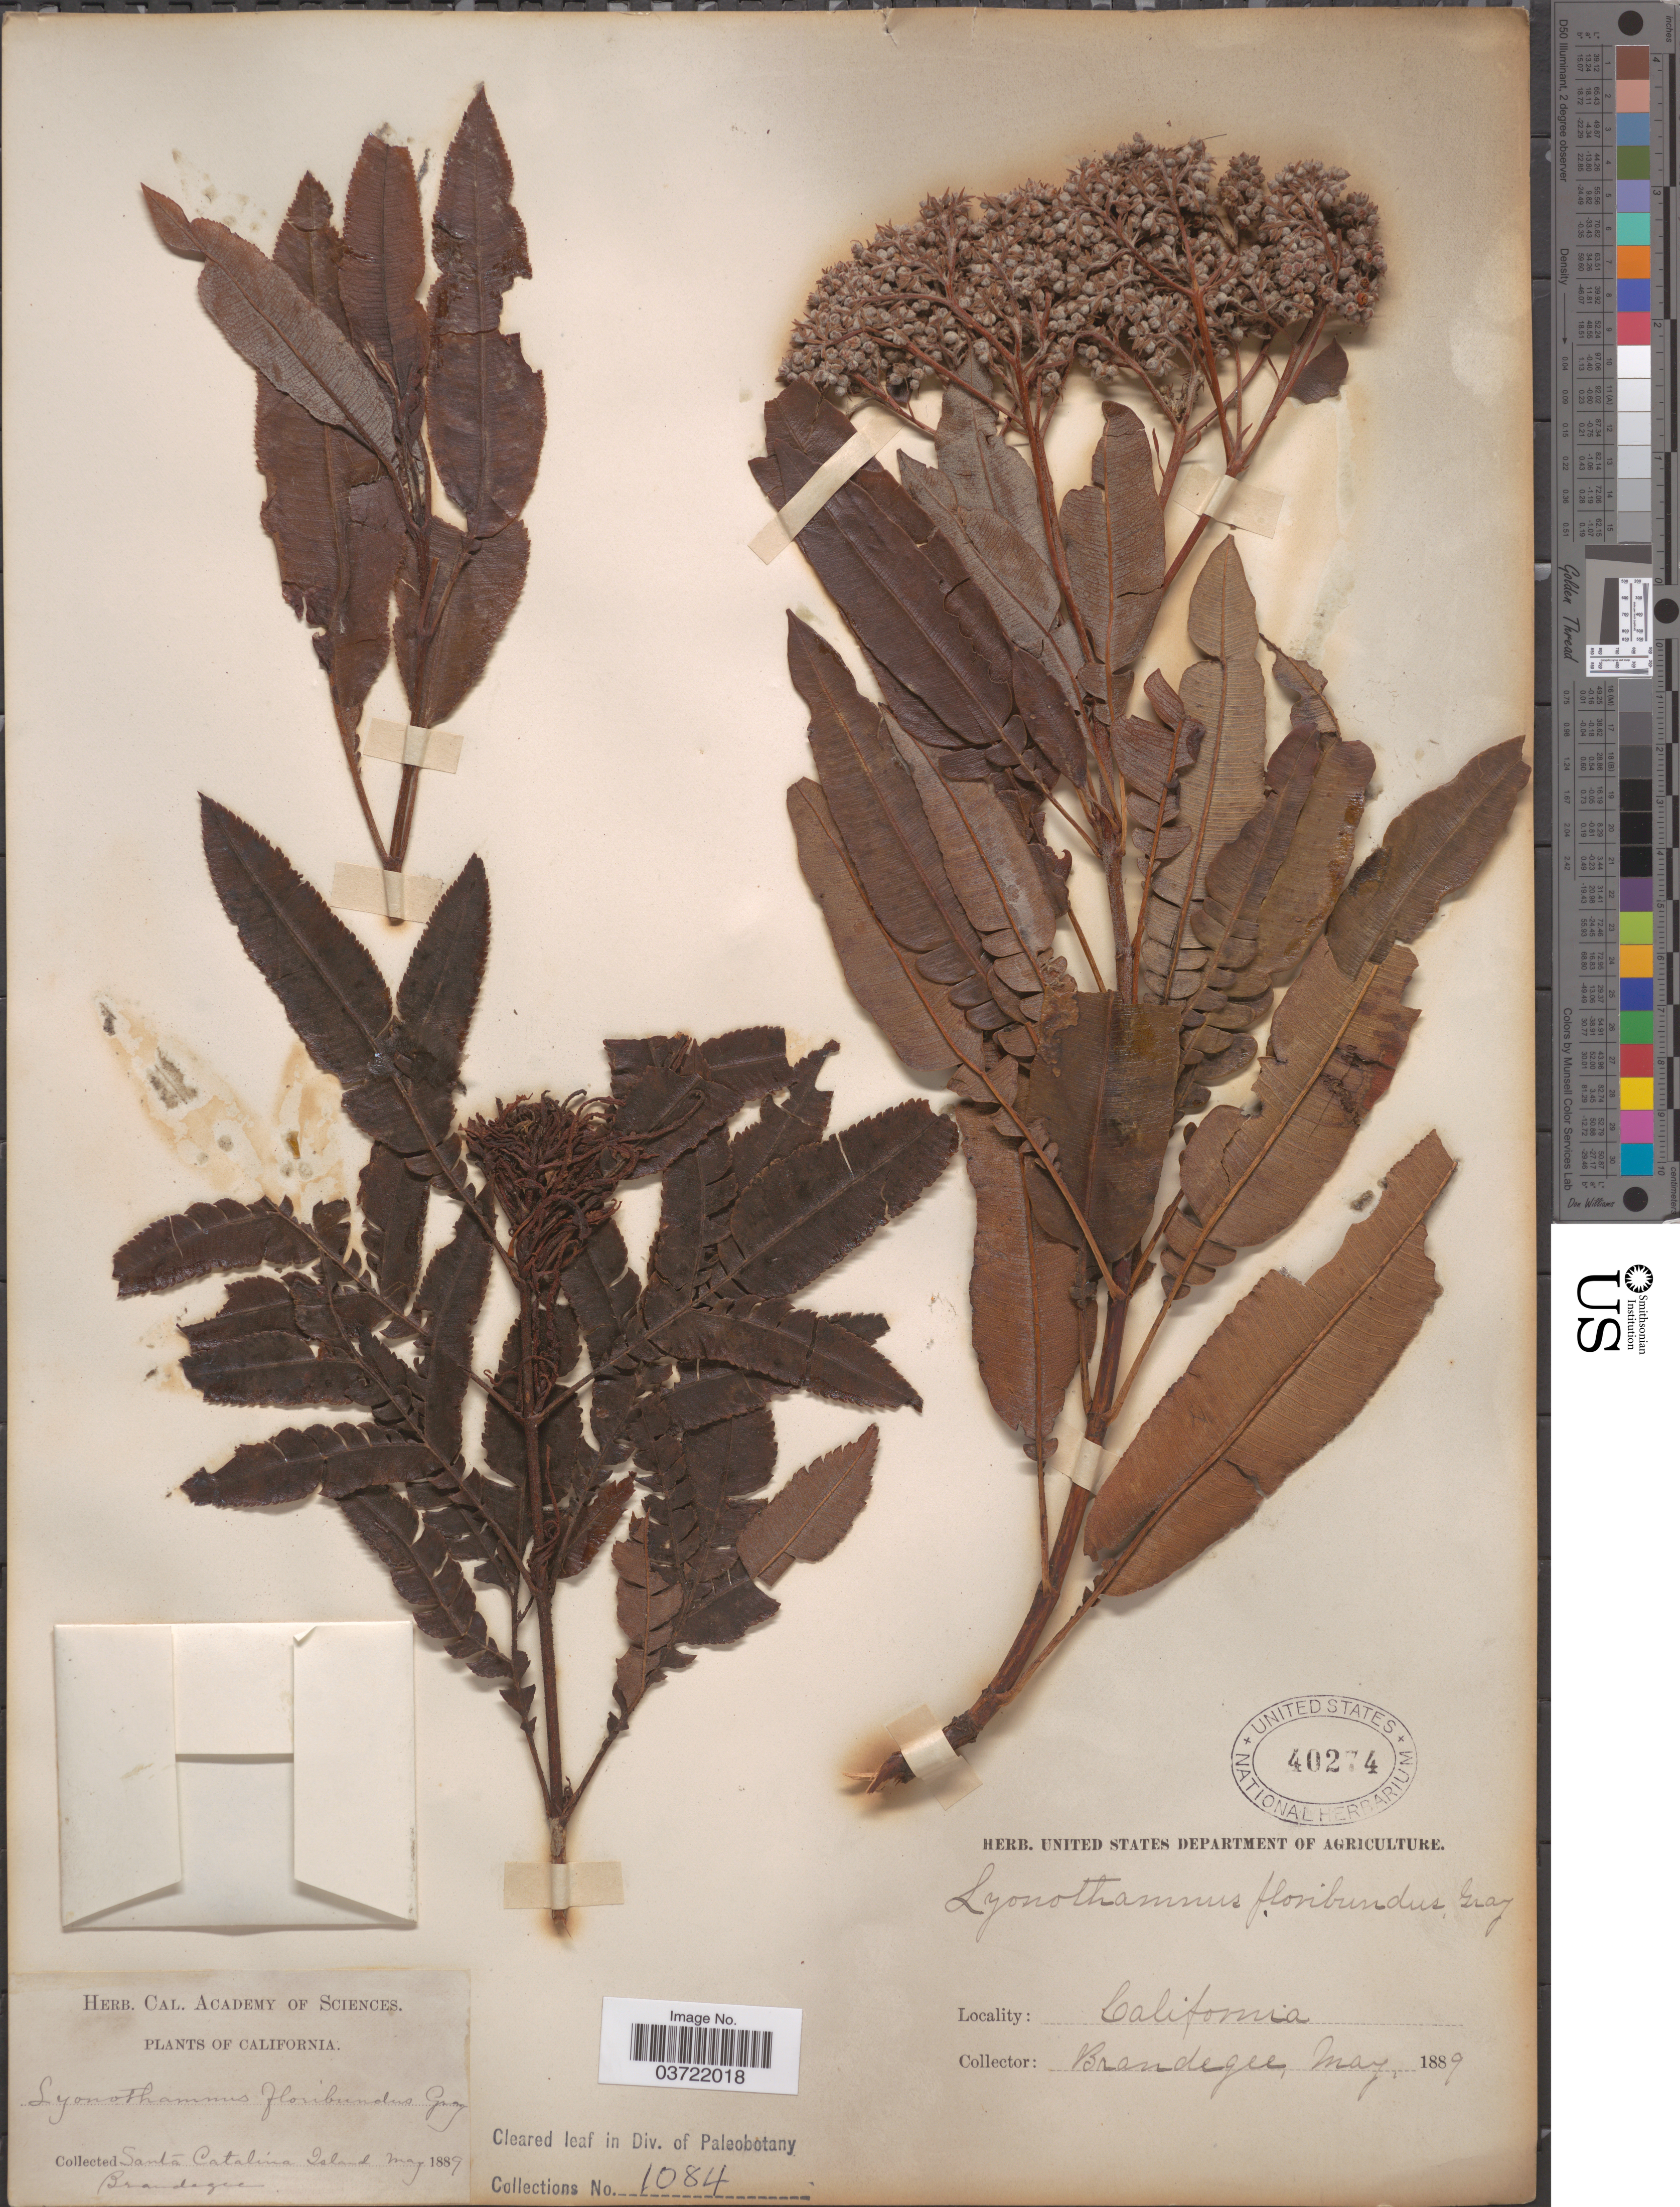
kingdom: Plantae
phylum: Tracheophyta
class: Magnoliopsida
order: Rosales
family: Rosaceae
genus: Lyonothamnus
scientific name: Lyonothamnus floribundus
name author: A. Gray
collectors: -- Brandegee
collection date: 1889-05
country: United States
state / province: California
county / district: Los Angeles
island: Santa Catalina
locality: Santa Catalina Island.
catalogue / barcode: US 40274